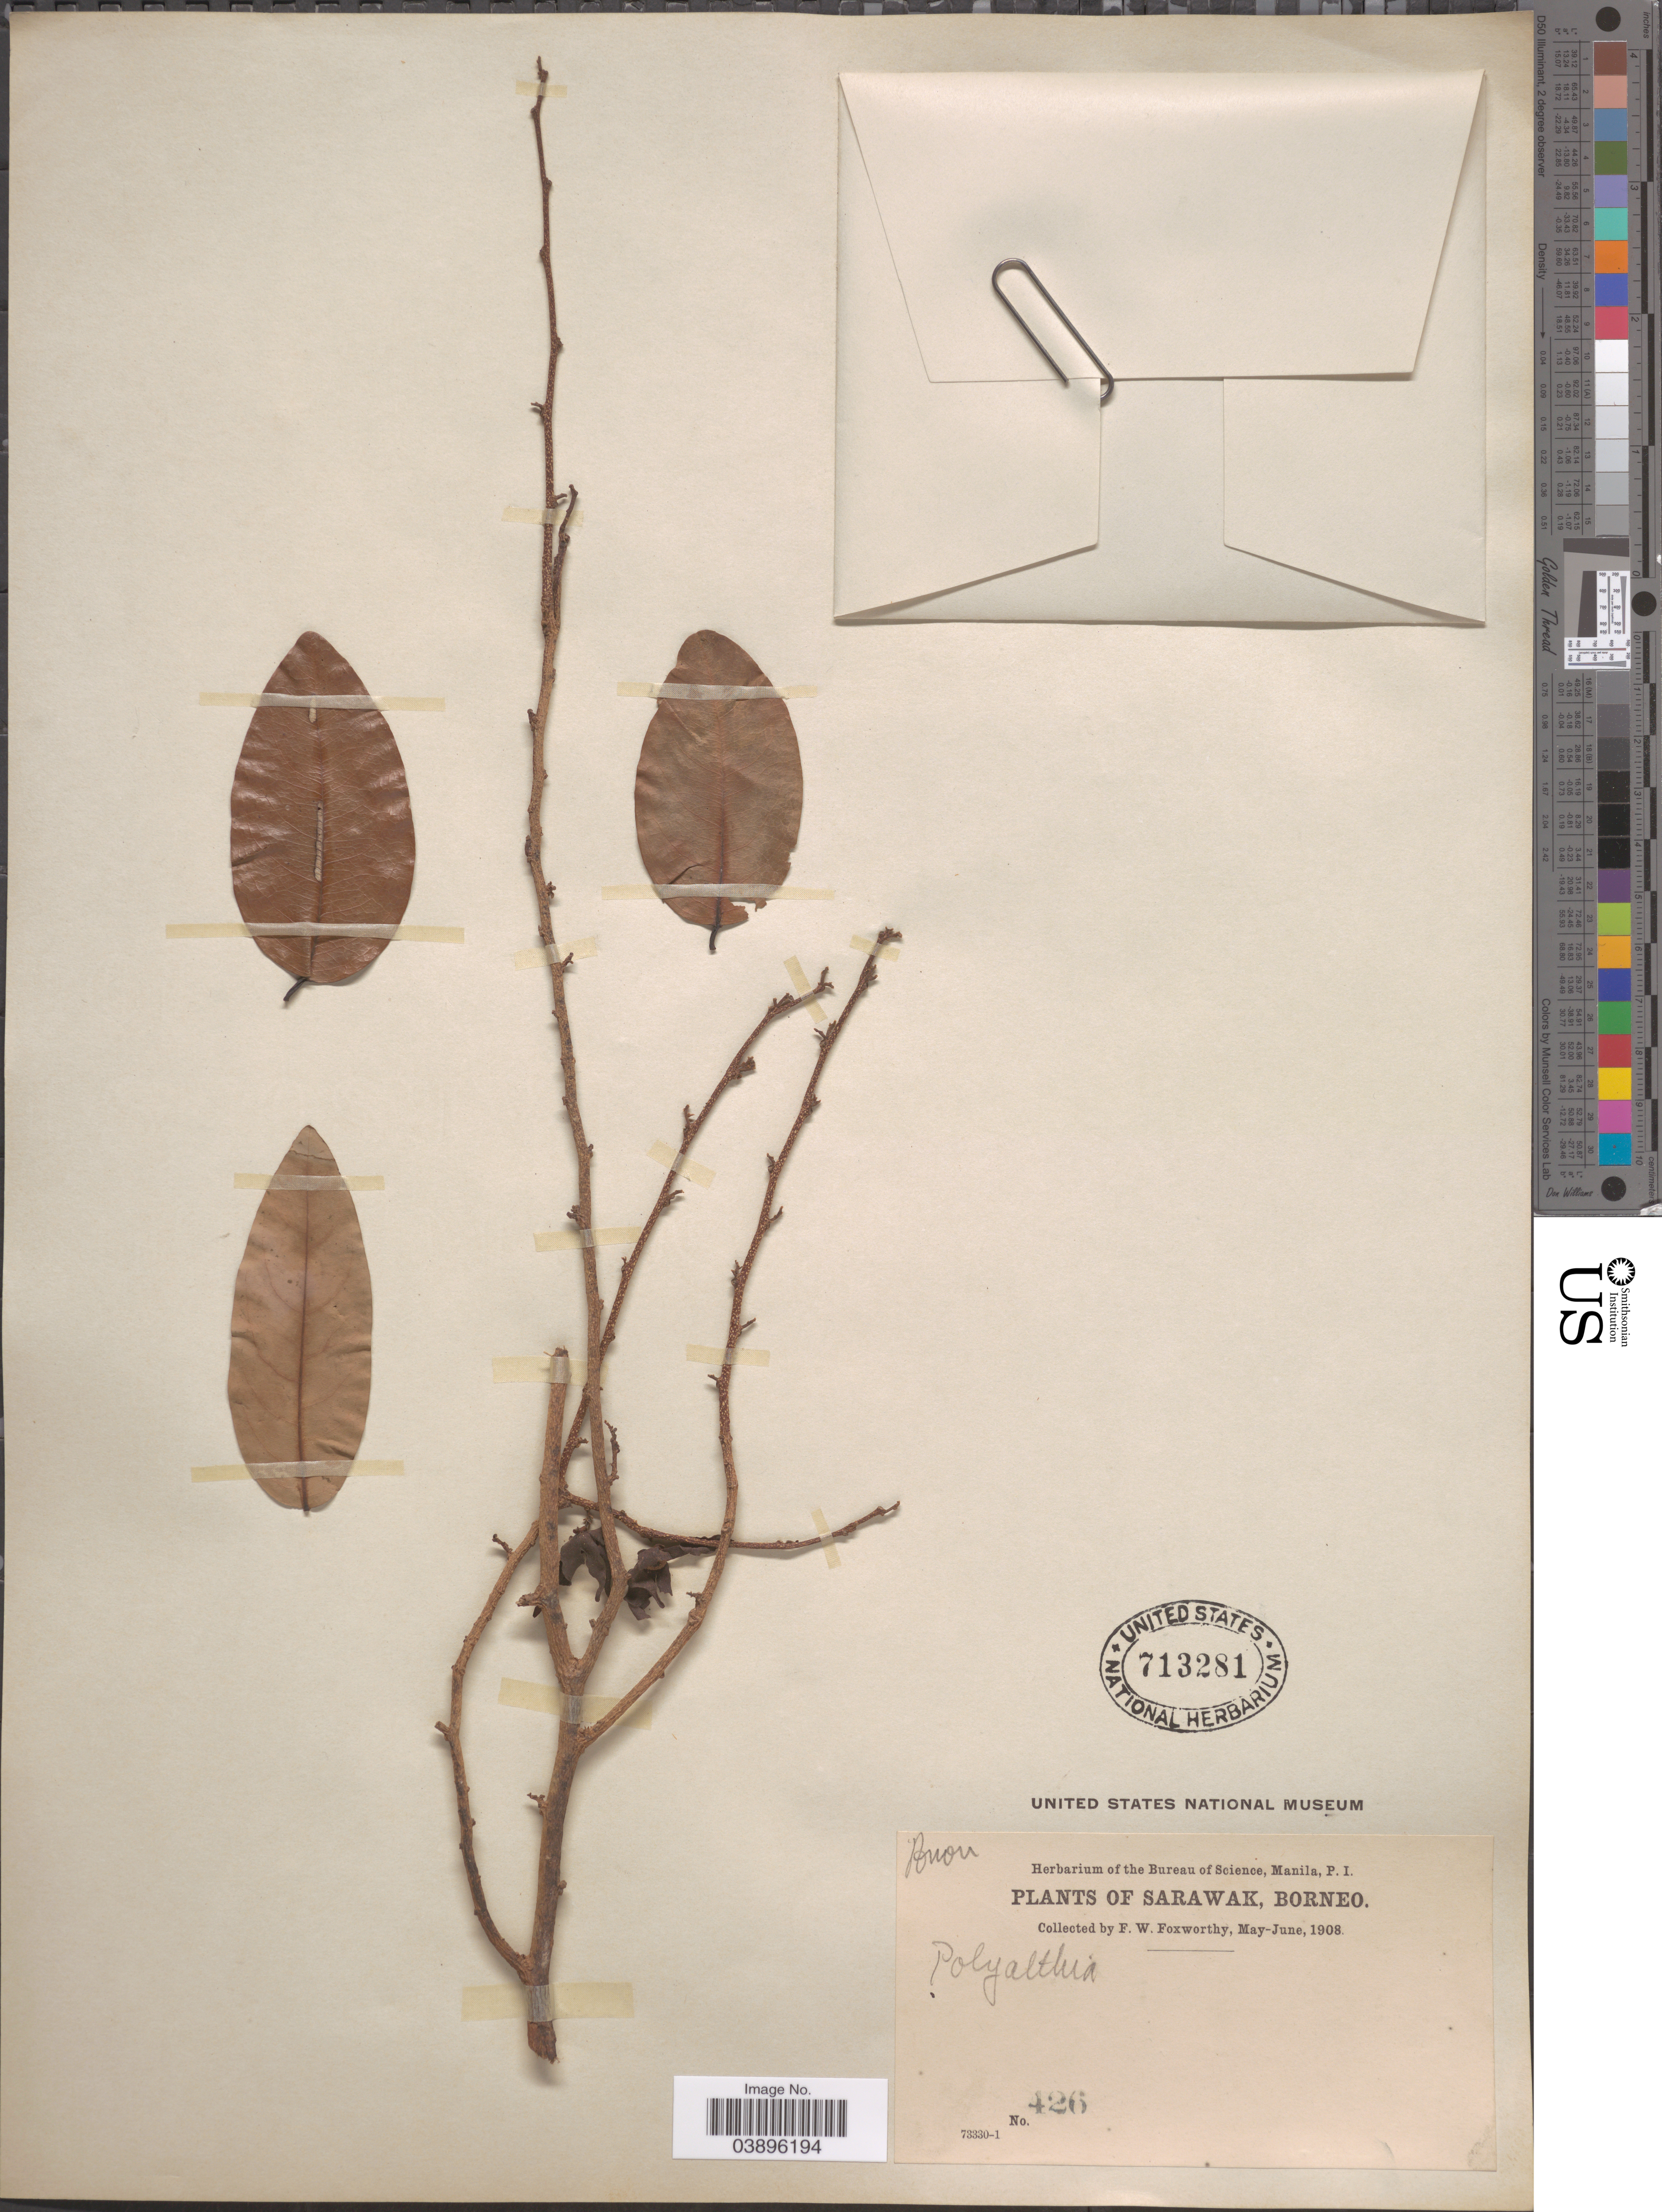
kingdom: Plantae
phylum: Tracheophyta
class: Magnoliopsida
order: Magnoliales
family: Annonaceae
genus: Polyalthia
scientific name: Polyalthia sp.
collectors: F. W. Foxworthy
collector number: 426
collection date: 1908-05/1908-06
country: Malaysia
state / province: Sarawak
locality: Borneo.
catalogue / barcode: US 713281